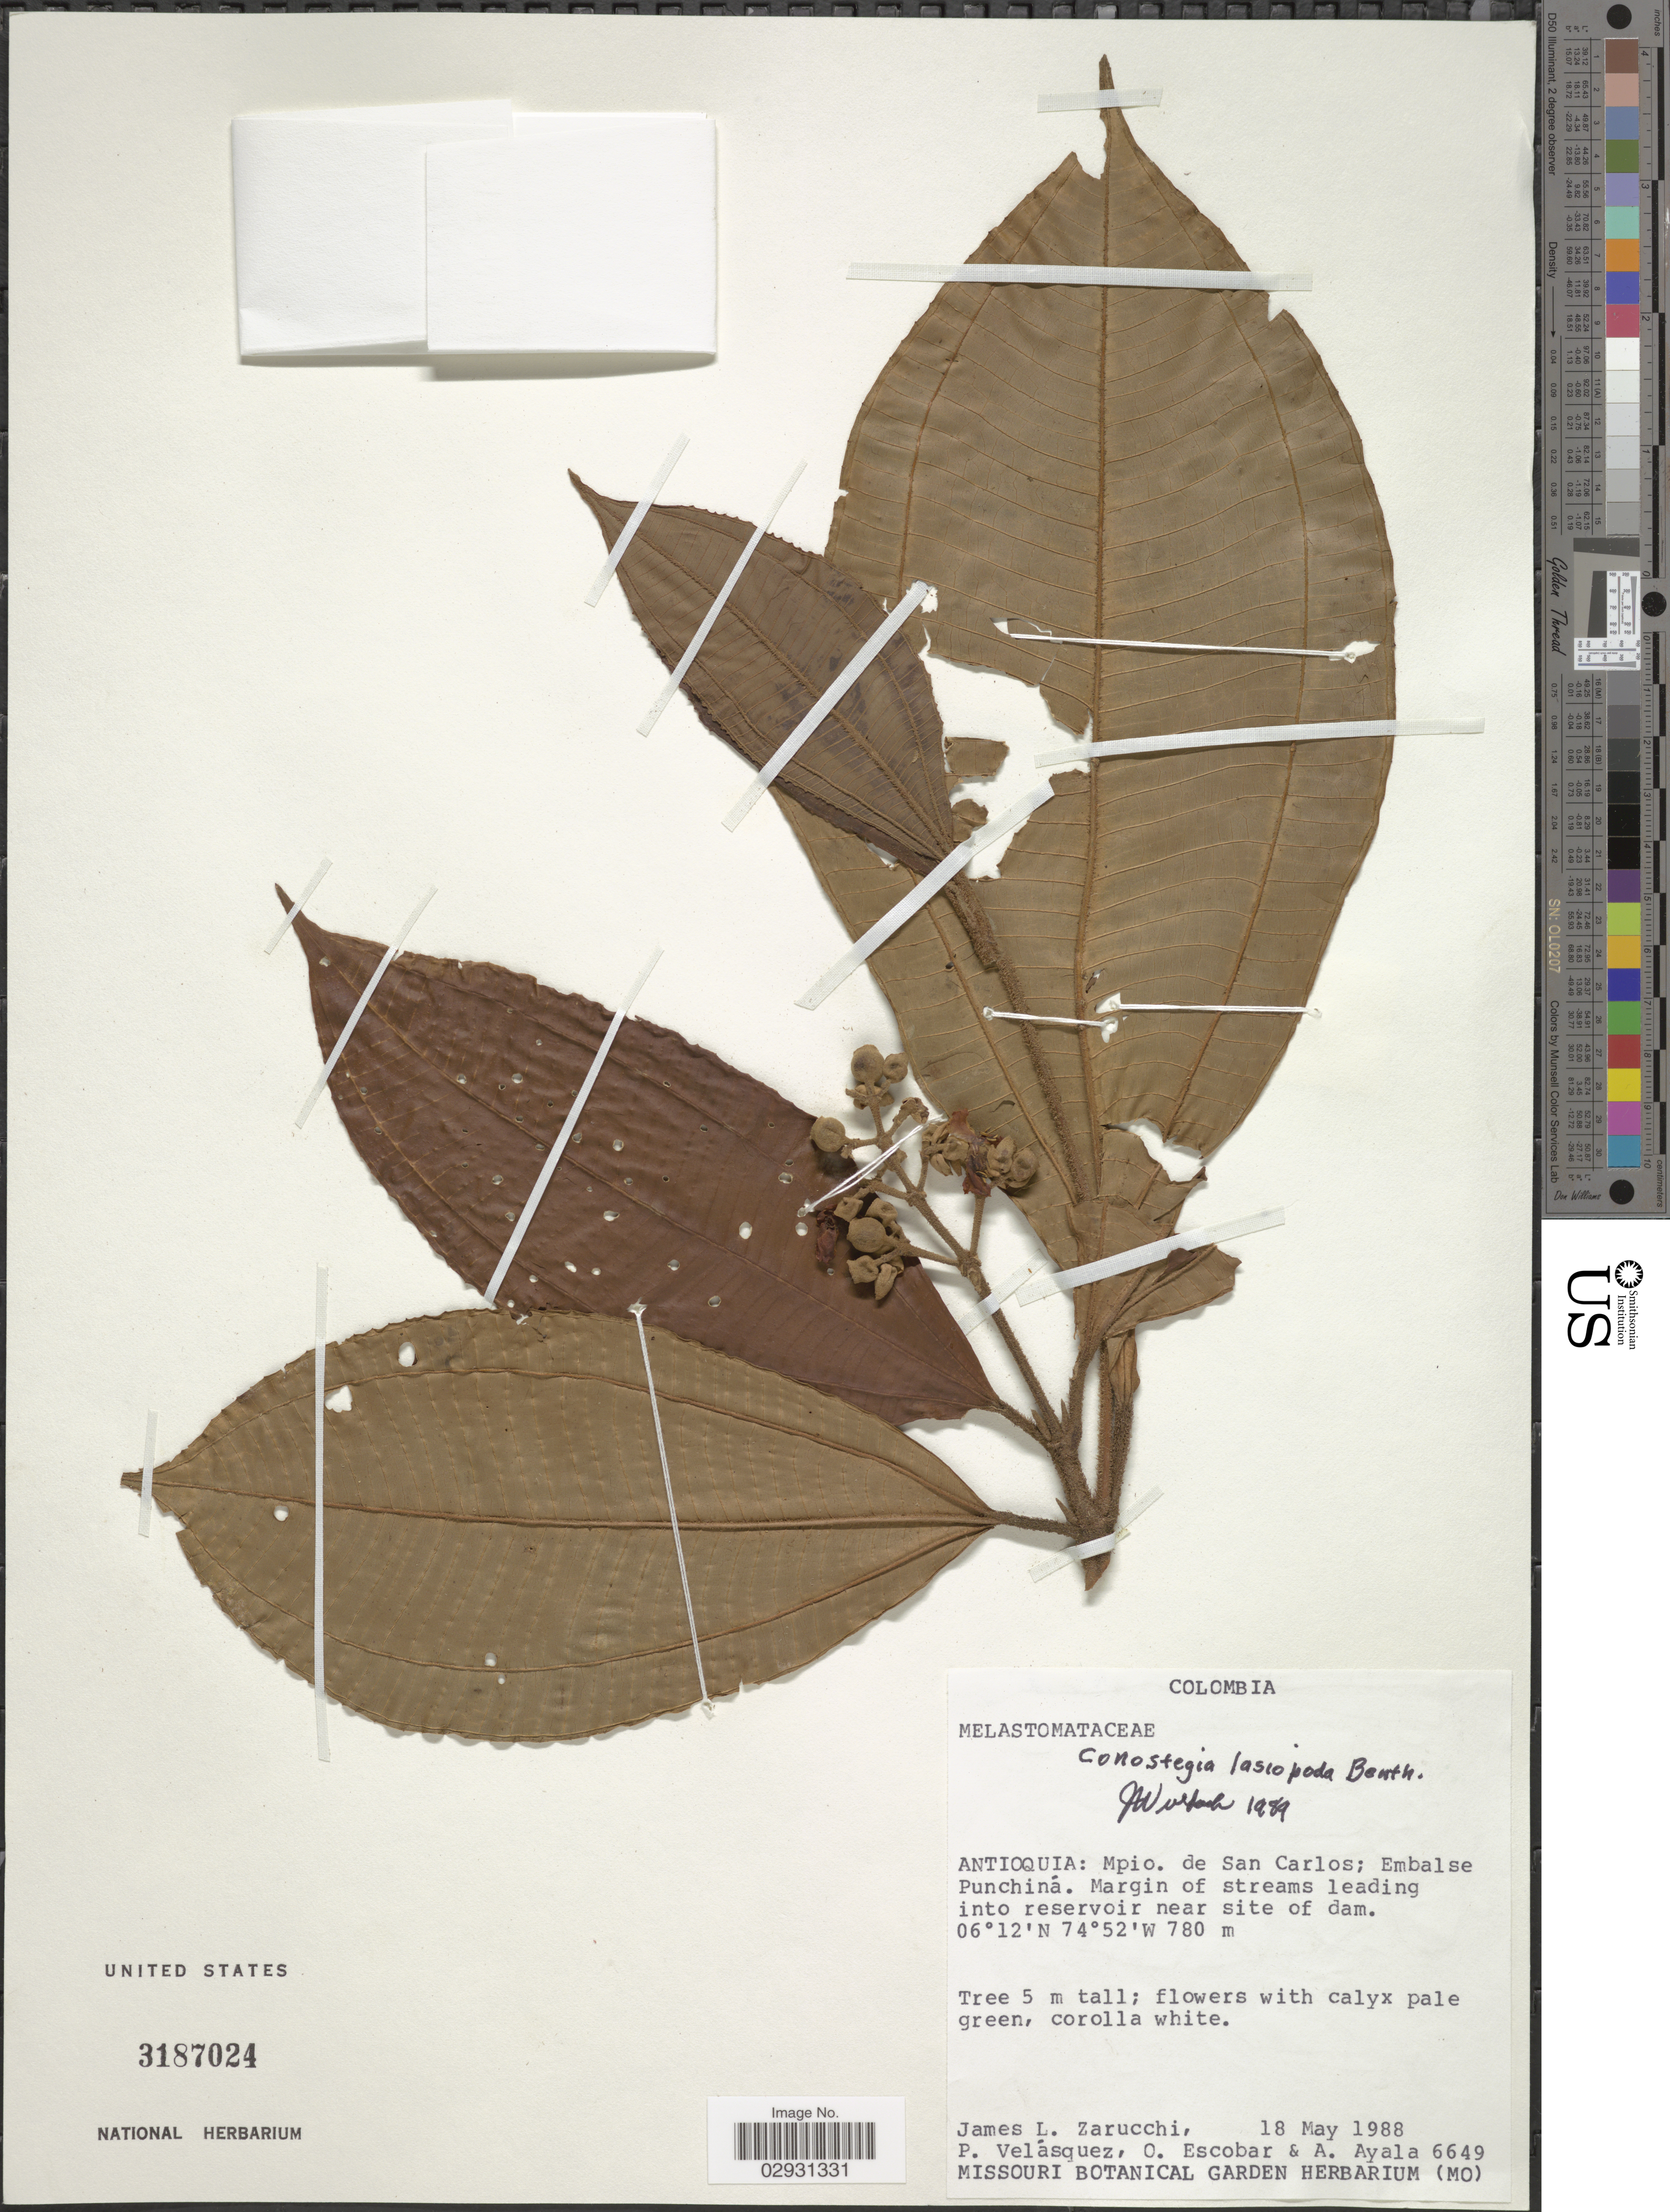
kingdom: Plantae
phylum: Tracheophyta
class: Magnoliopsida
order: Myrtales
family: Melastomataceae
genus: Conostegia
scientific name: Conostegia lasiopoda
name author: Benth.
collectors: J. L. Zarucchi, P. Velasquez, O. Escobar & A. Ayala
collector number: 6649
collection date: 1988-05-18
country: Colombia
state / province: Antioquia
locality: Mpio. de San Carlos; Embalse Punchiná. Margin of streams leading into reservoir near site of dam.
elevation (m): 780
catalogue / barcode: US 3187024